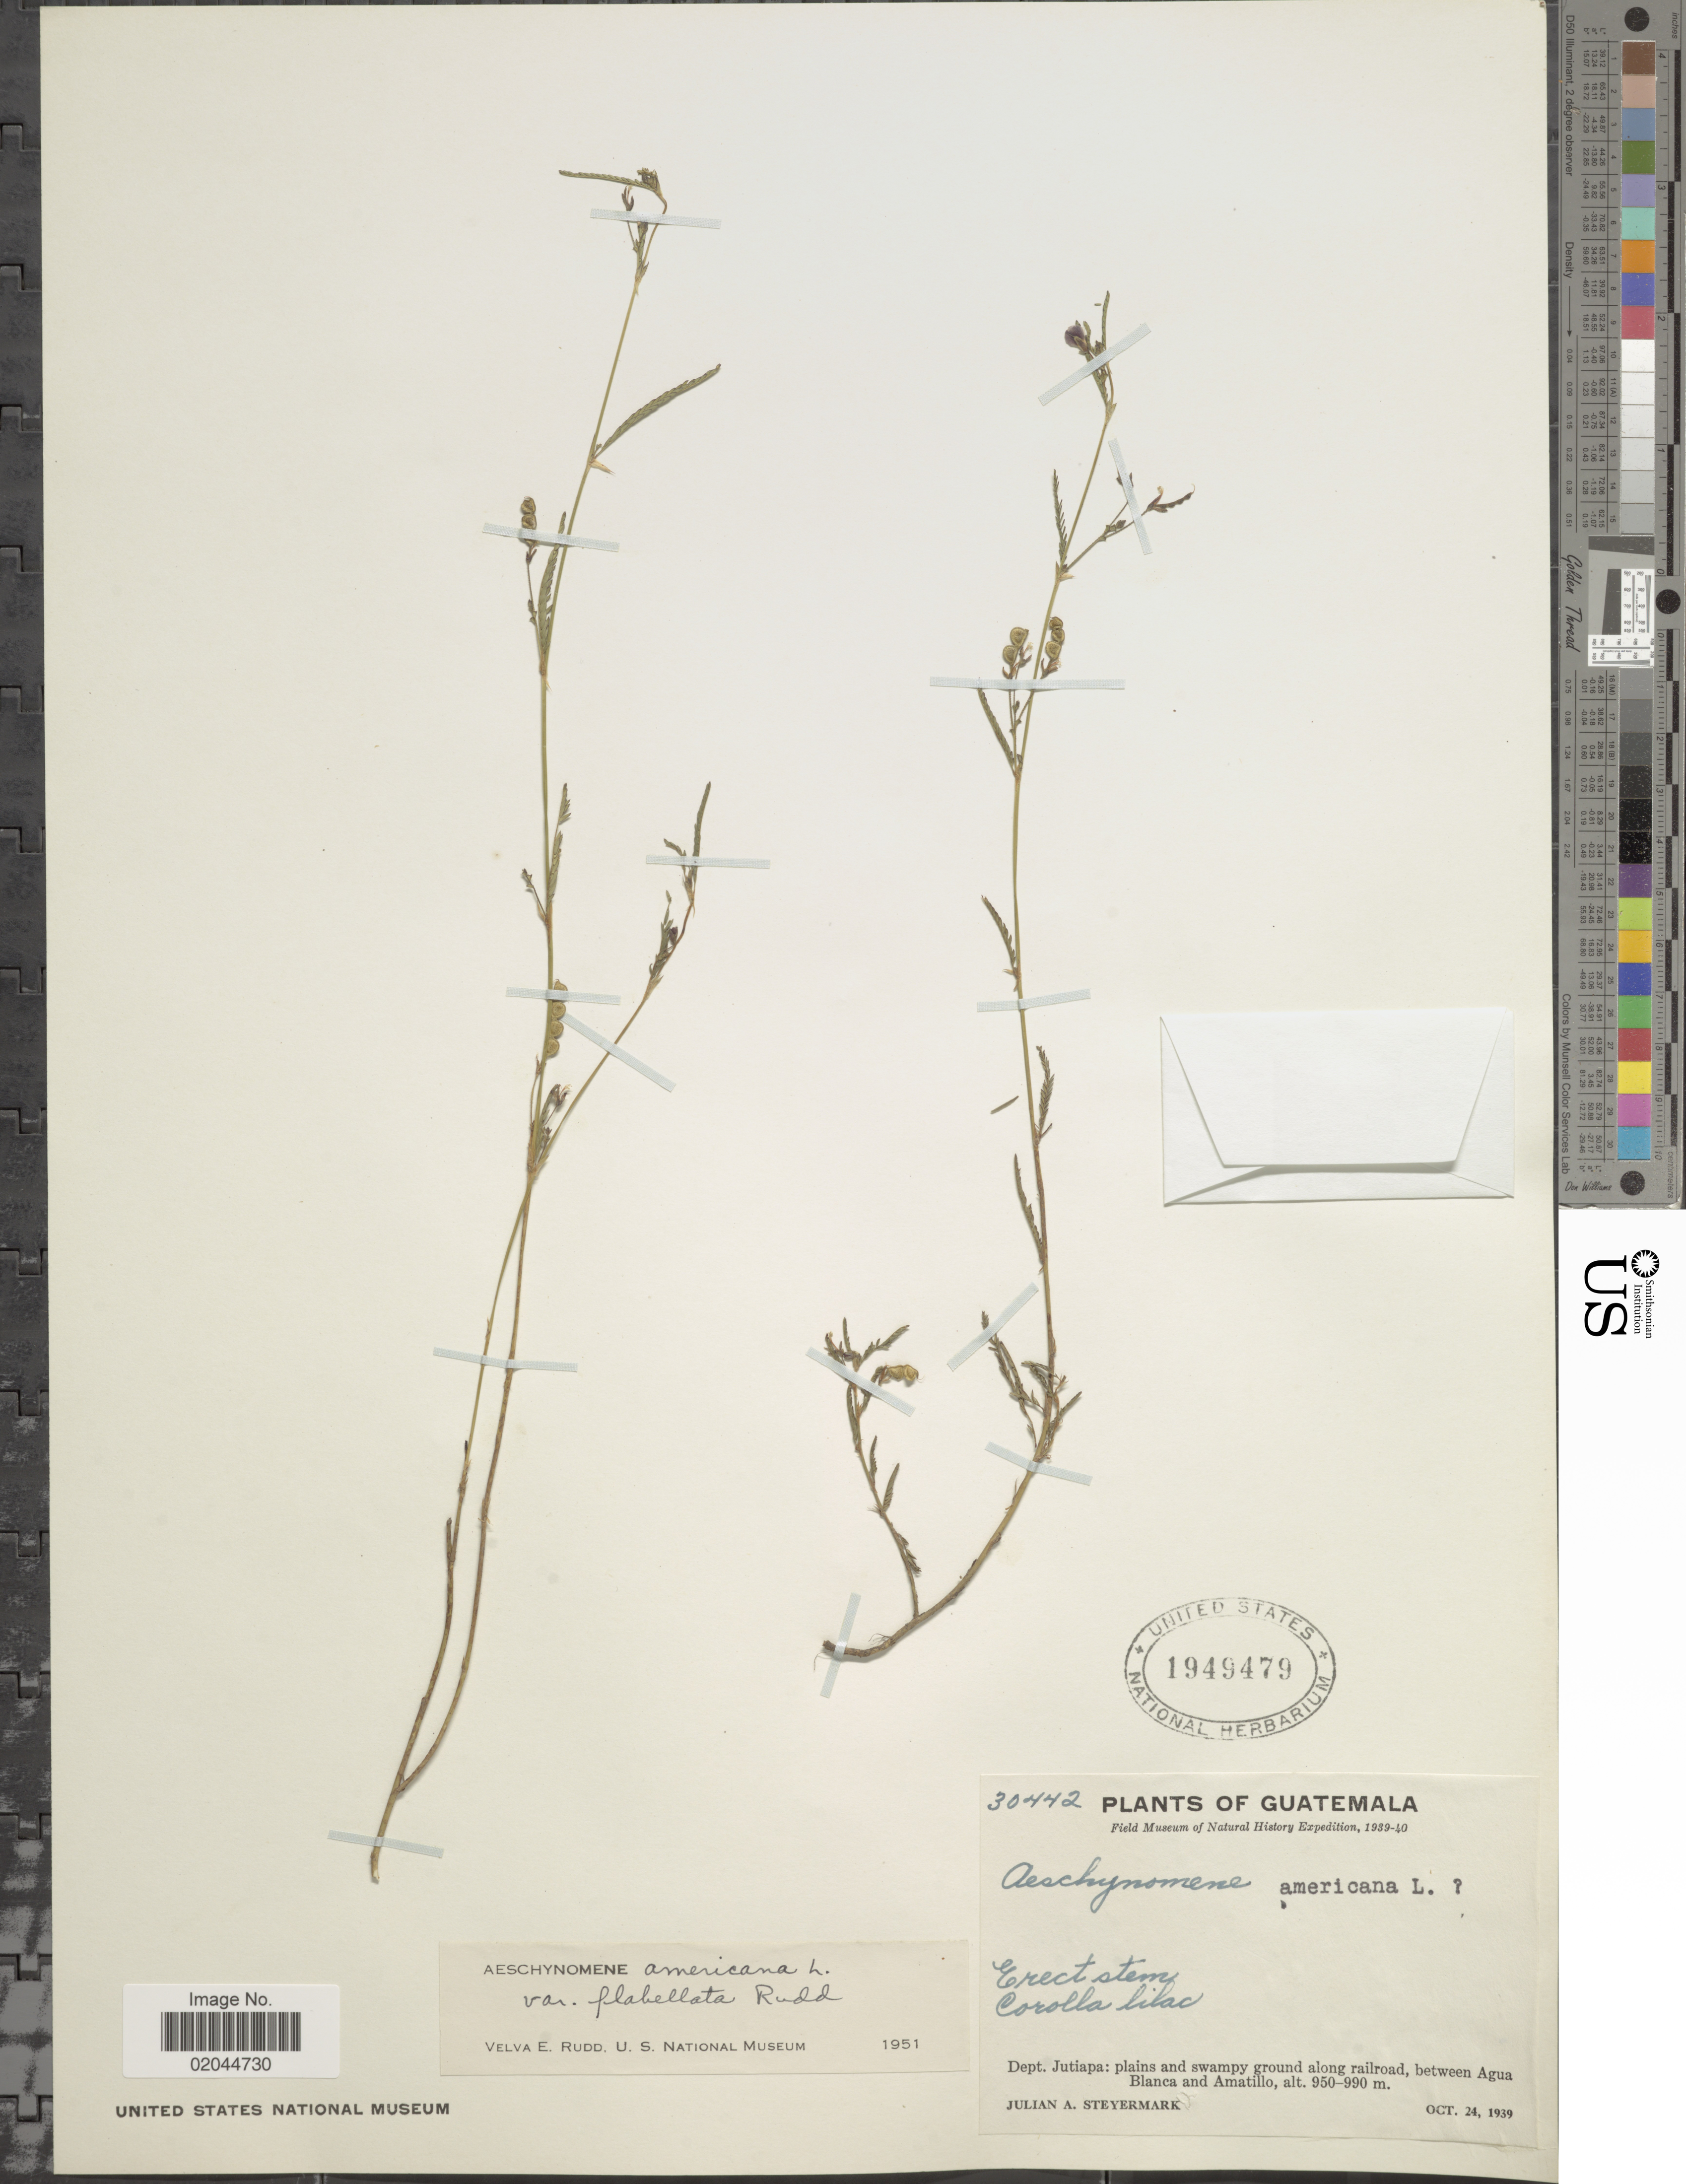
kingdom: Plantae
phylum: Tracheophyta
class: Magnoliopsida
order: Fabales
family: Fabaceae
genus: Aeschynomene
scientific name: Aeschynomene americana var. flabellata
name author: Rudd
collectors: J. Steyermark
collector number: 30442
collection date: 1939-10-24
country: Guatemala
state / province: Jutiapa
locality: along railroad, between Agua Blanca and Amatillo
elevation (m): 950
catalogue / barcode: US 1949479